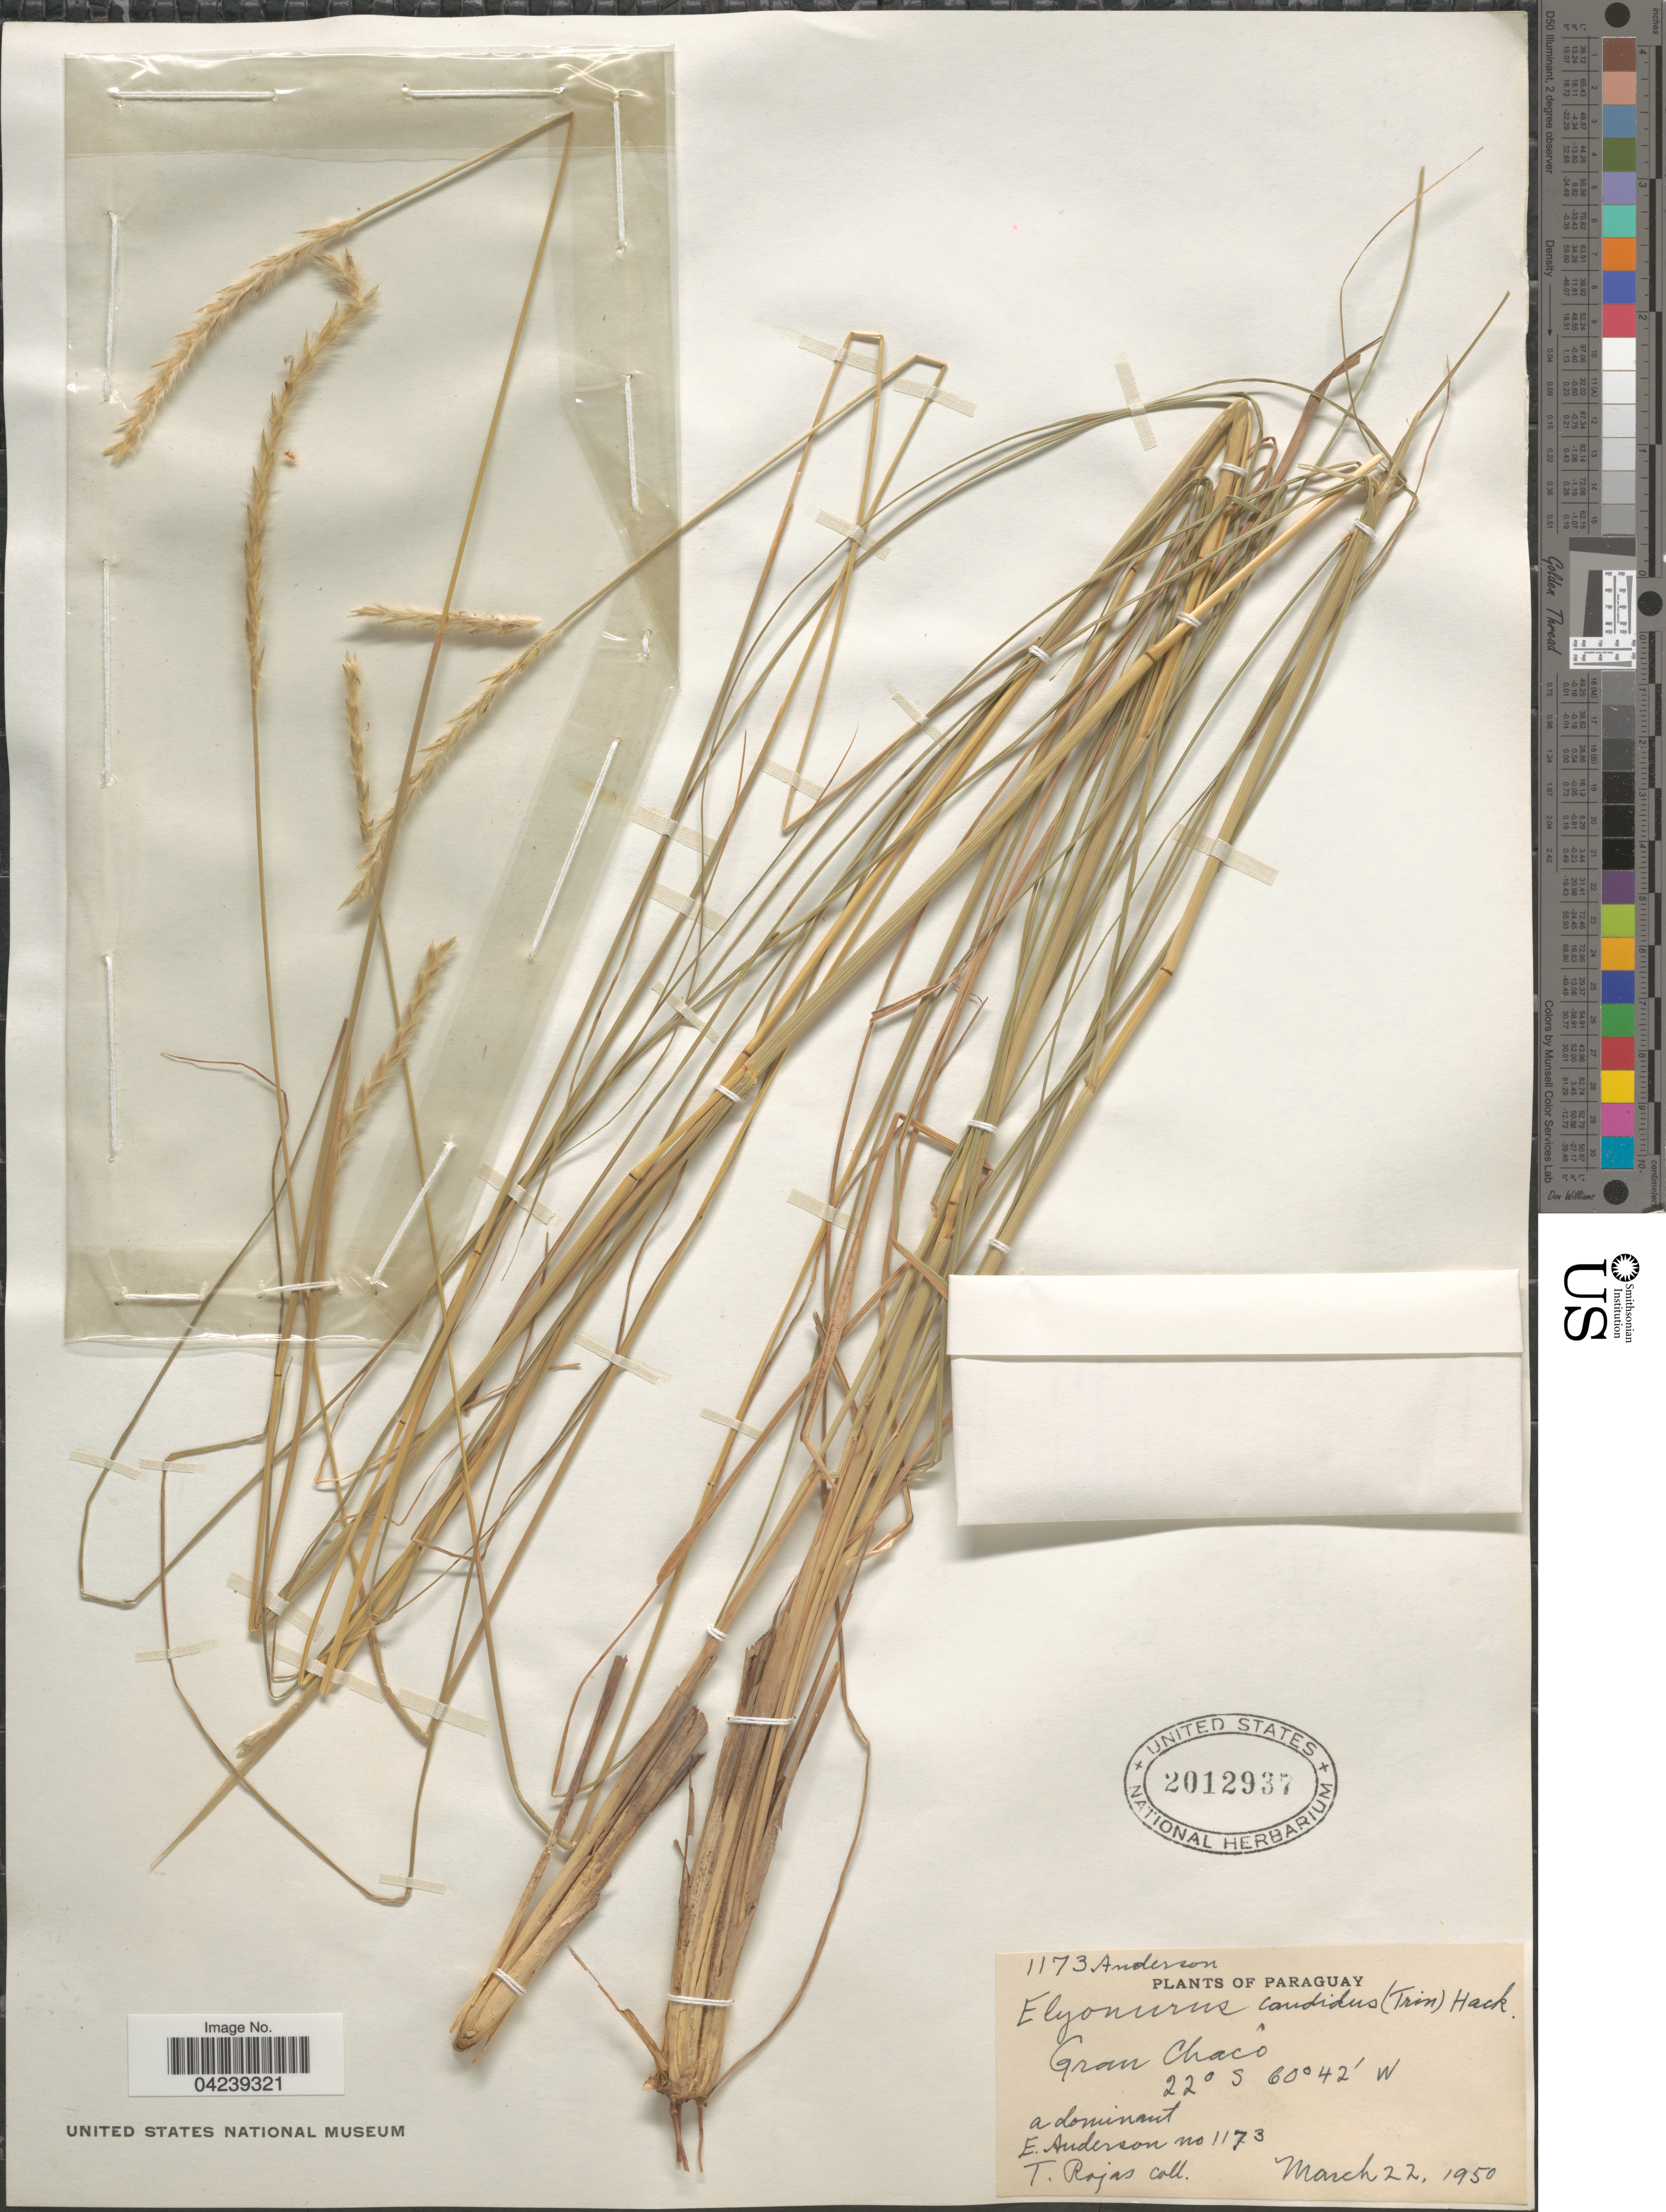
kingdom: Plantae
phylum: Tracheophyta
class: Liliopsida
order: Poales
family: Poaceae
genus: Elionurus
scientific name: Elionurus tripsacoides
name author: Humb. & Bonpl. ex Willd.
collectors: E. Anderson & T. Rojas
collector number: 1173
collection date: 1950-03-22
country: Paraguay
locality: Gran Chaco.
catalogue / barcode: US 2012937